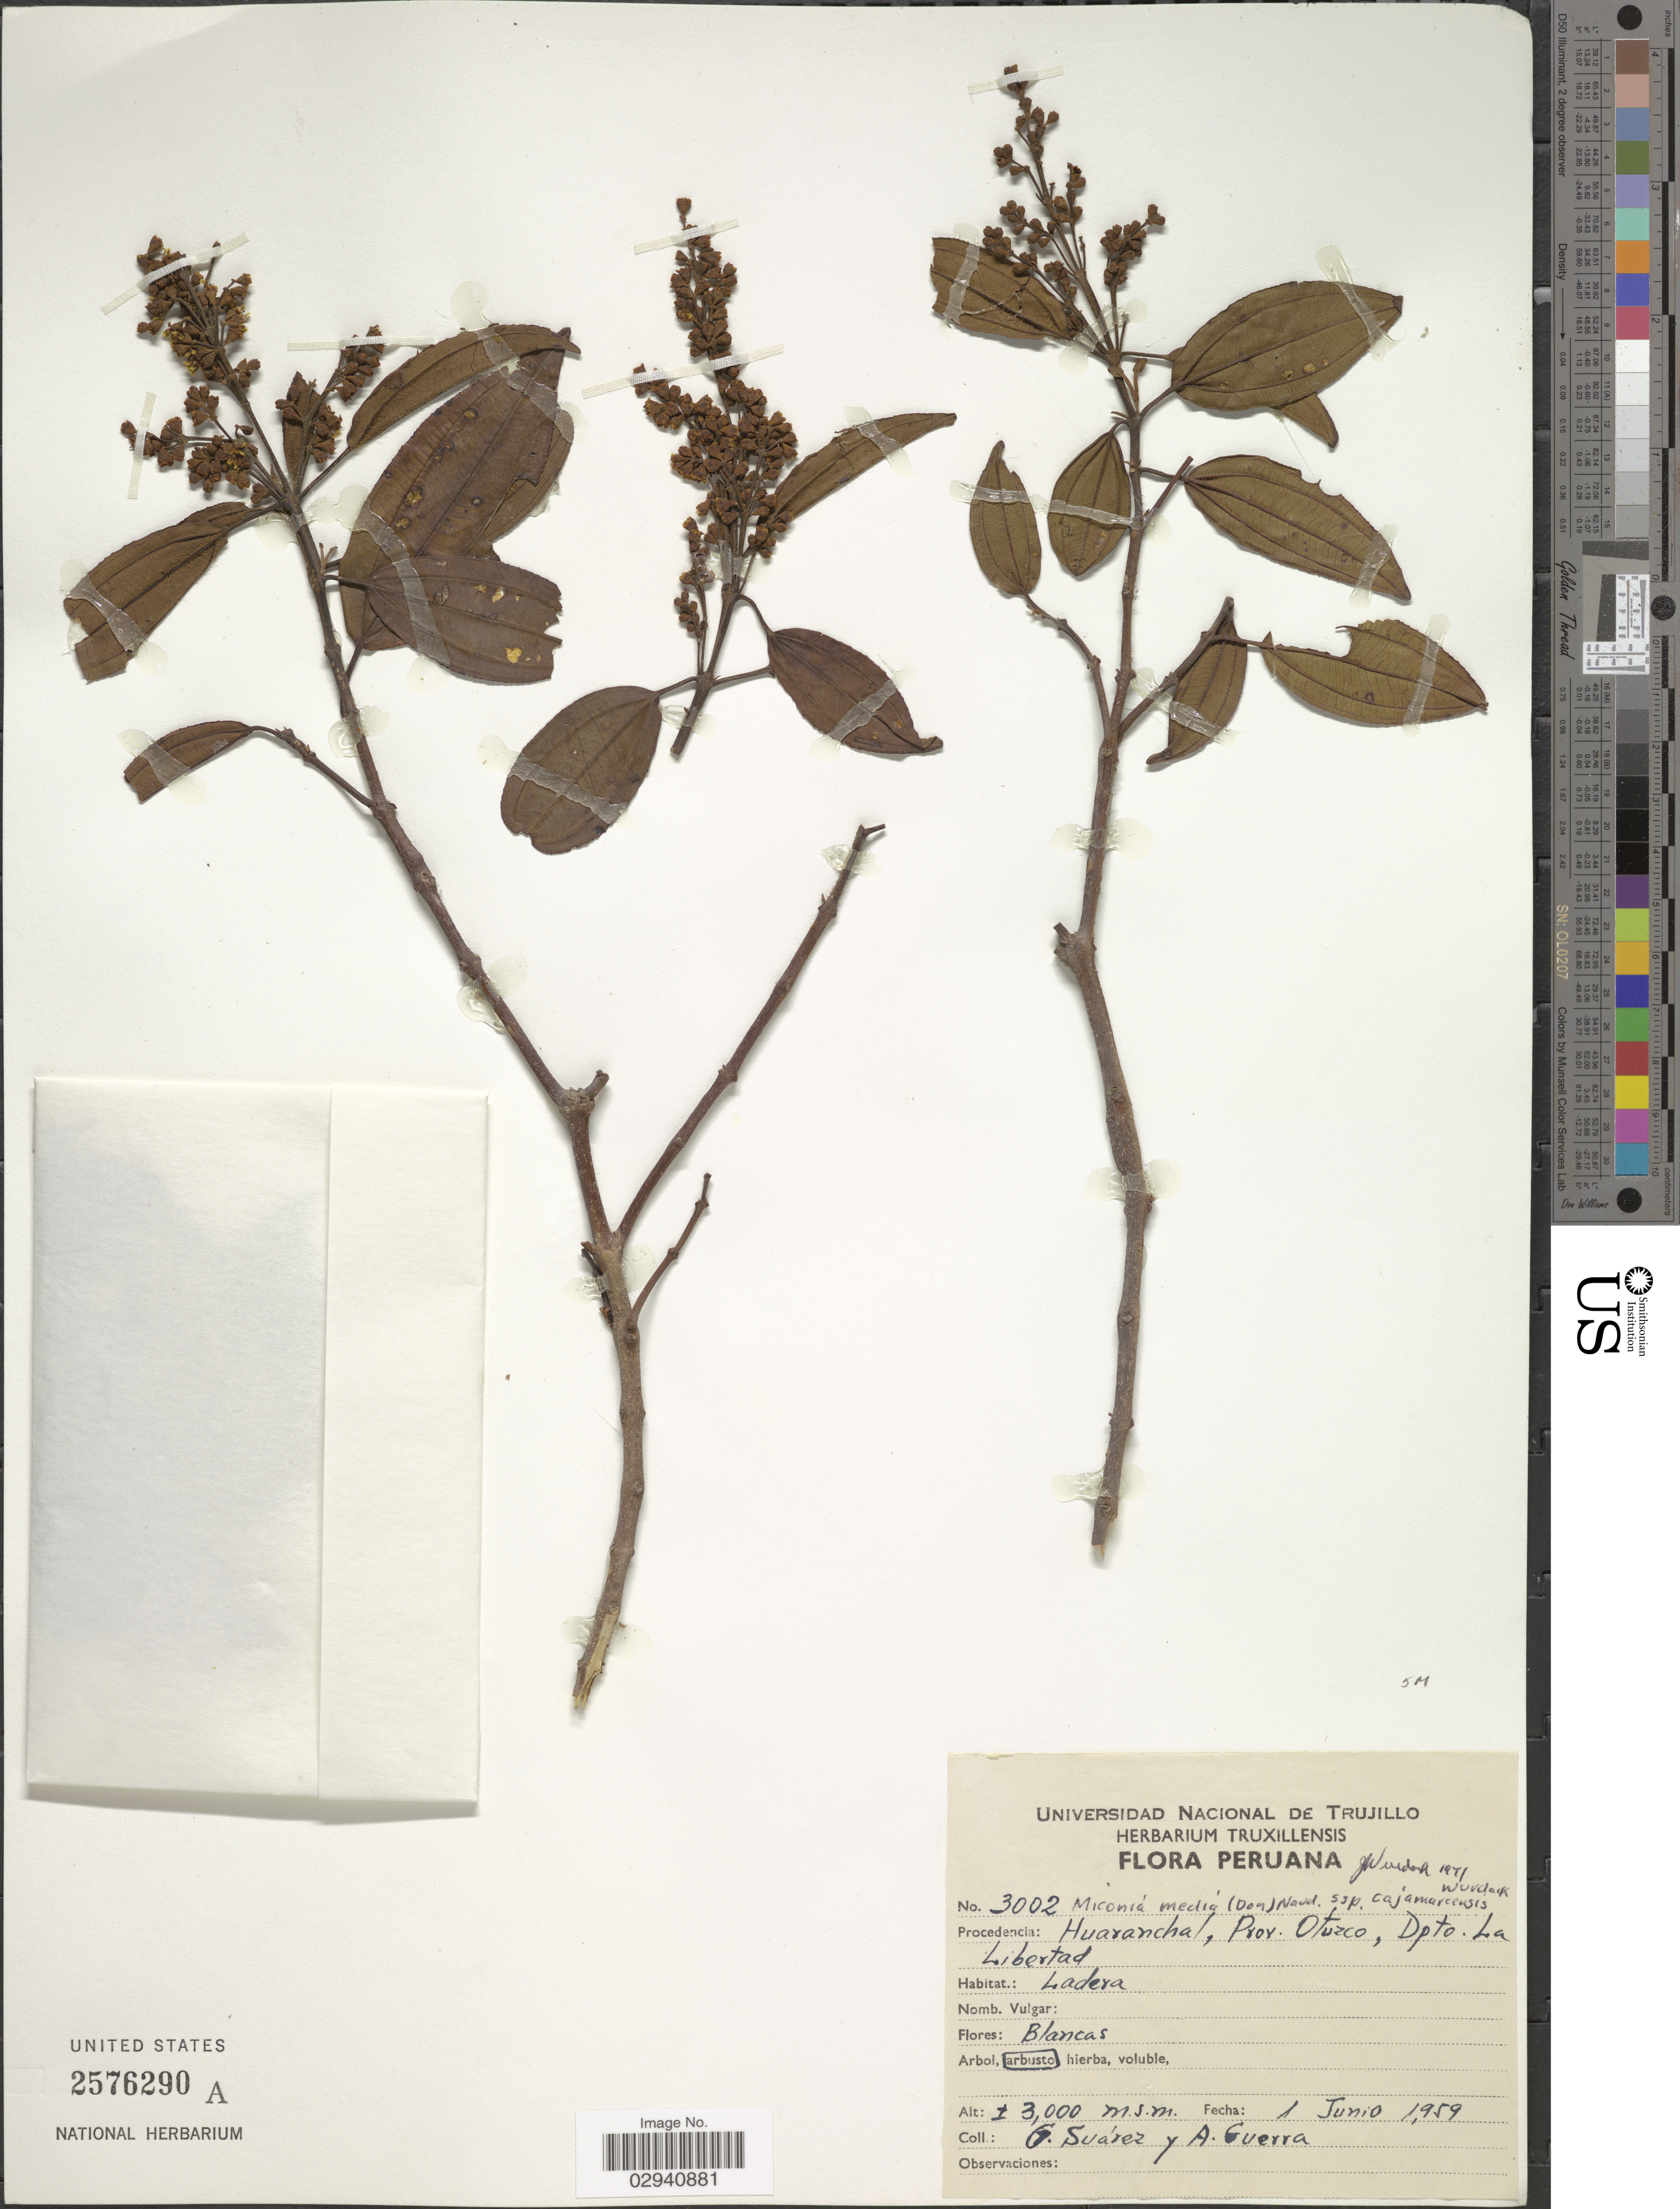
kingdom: Plantae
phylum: Tracheophyta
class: Magnoliopsida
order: Myrtales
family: Melastomataceae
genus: Miconia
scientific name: Miconia media subsp. cajamarcensis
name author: Wurdack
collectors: G. Suárez & A. Guerra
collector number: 3002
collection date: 1959-06-01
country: Peru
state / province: La Libertad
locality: Procedencia: Huaranchal, Prov. Otuzco, Dpto. La Libertad.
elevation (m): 3000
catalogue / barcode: US 2576290A